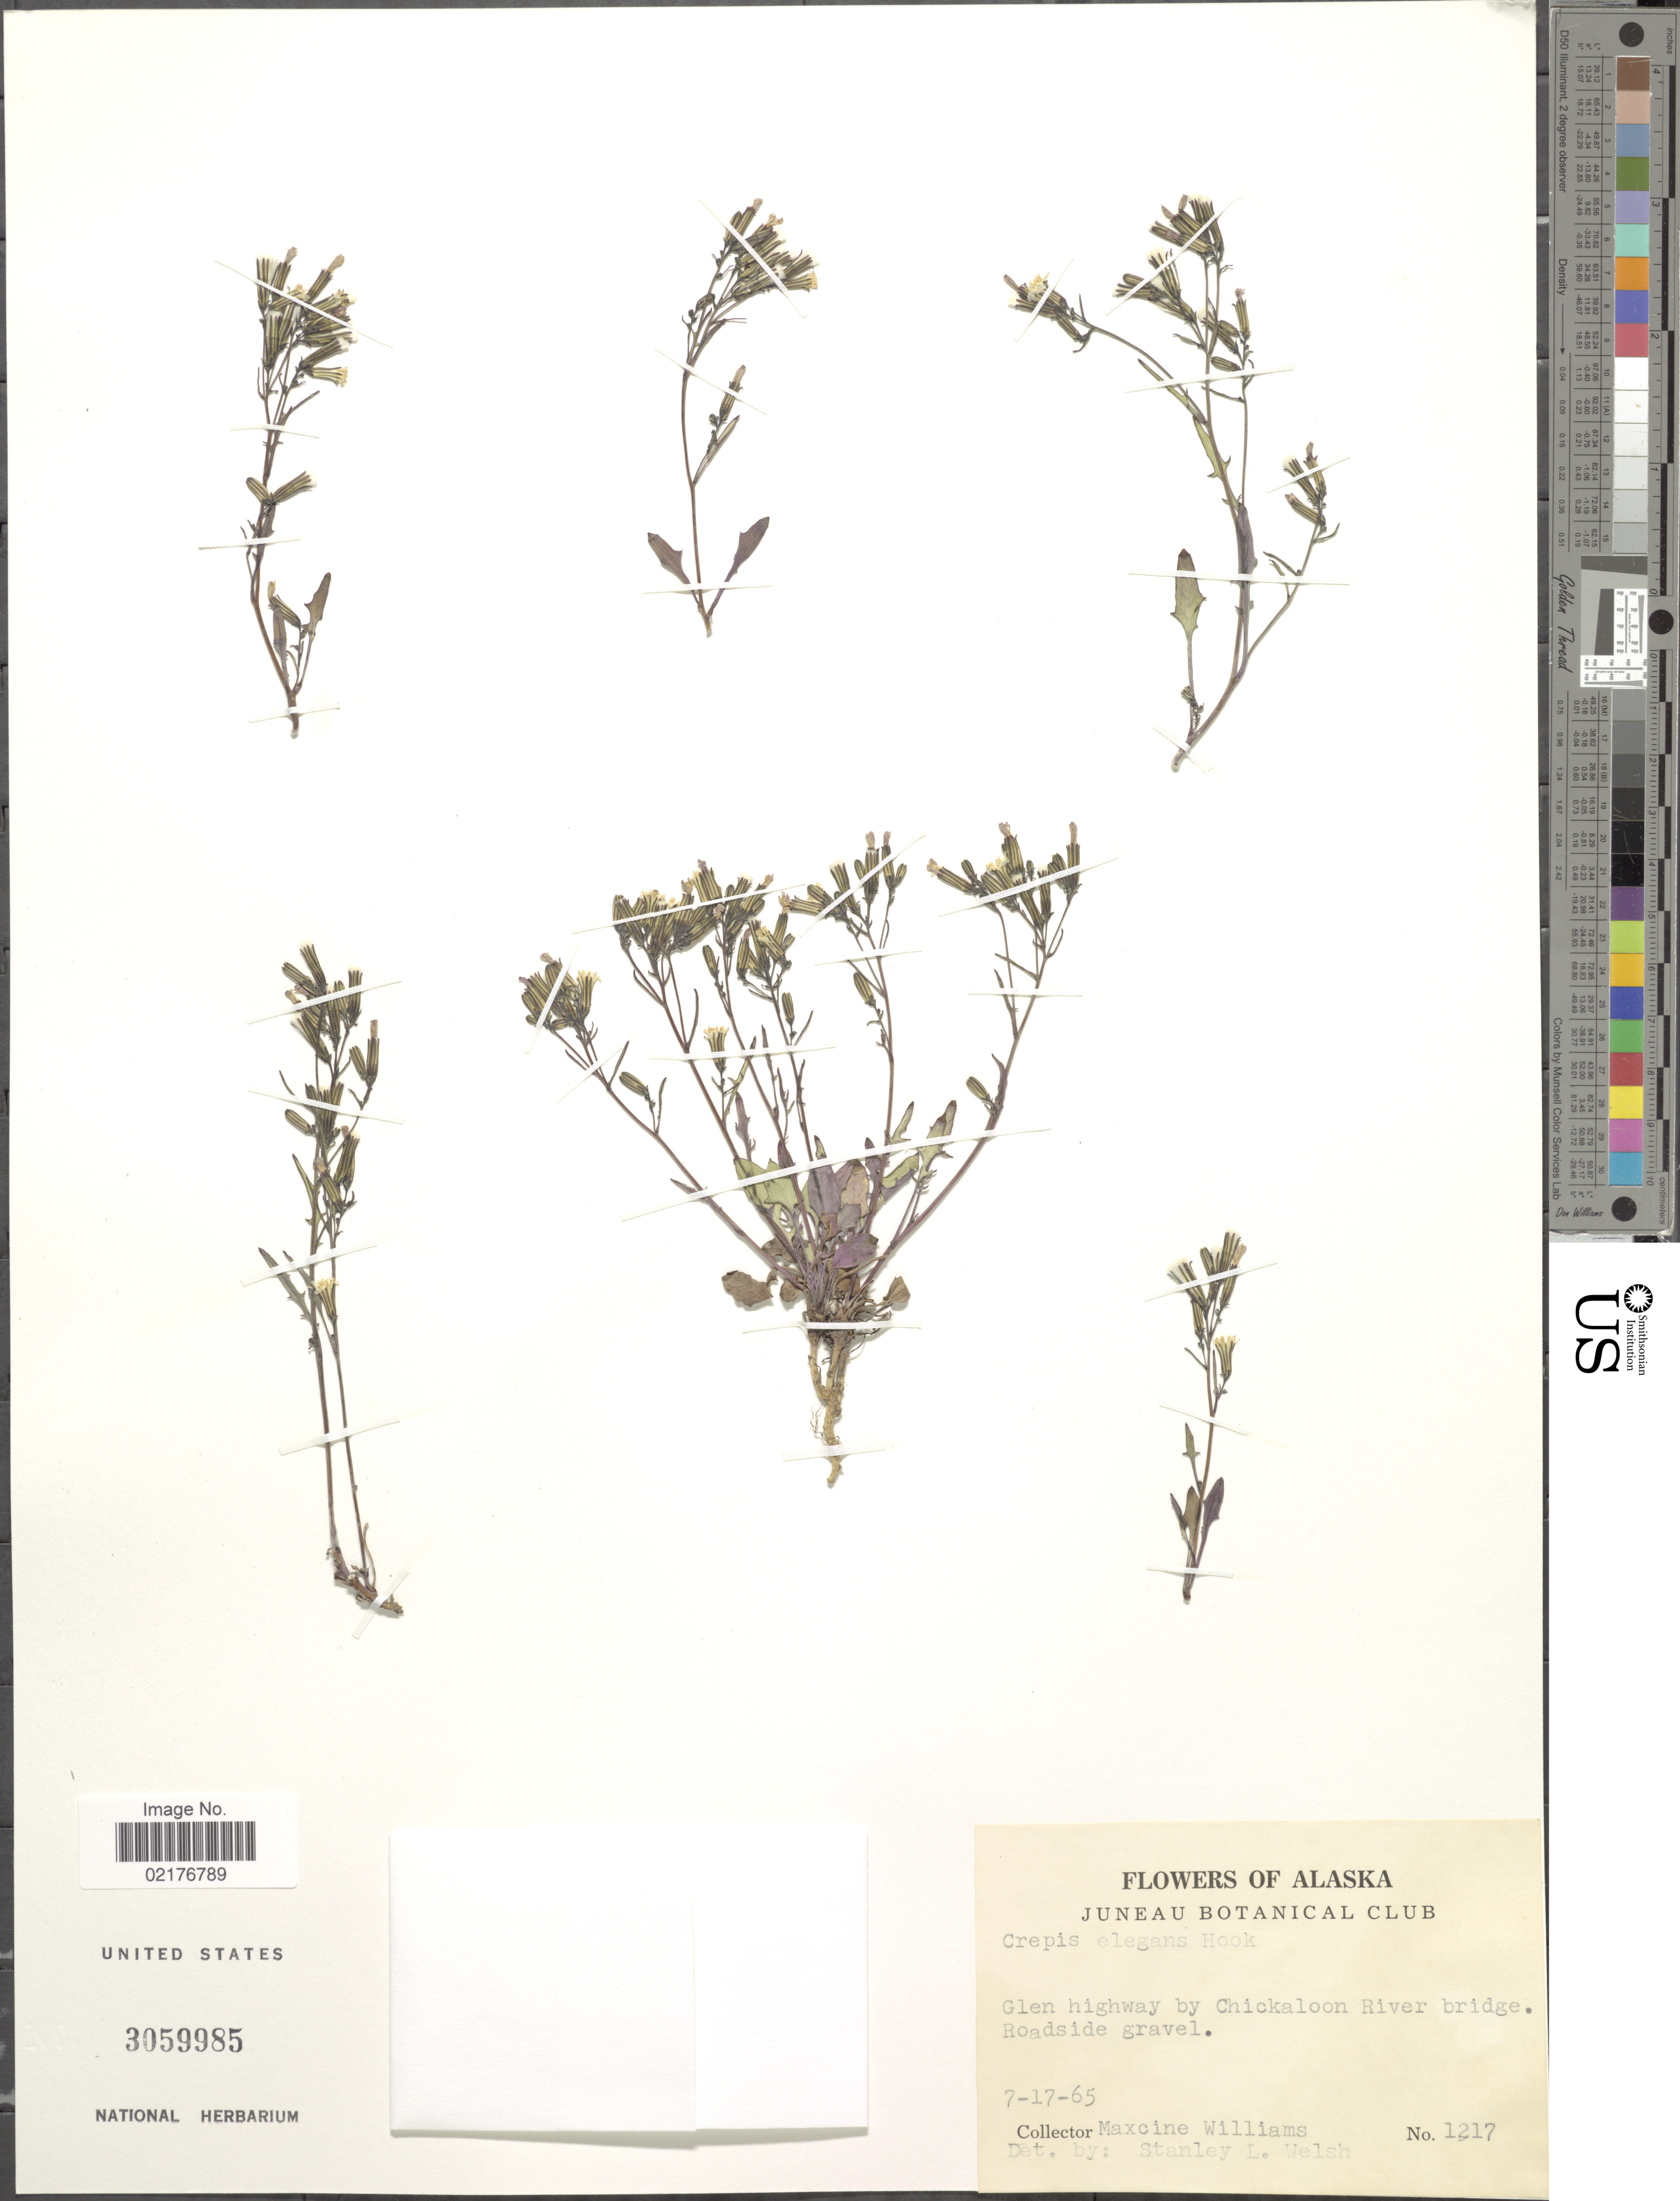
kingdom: Plantae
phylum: Tracheophyta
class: Magnoliopsida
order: Asterales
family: Asteraceae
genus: Askellia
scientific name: Askellia elegans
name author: (Hook.) W.A. Weber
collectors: Mr. Williams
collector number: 1217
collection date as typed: Transcribed d/m/y: 17/7/65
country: United States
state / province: Alaska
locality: Alaska, Glen highway by Chikaloon River bridge, Roadside gravel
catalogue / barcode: US 3059985